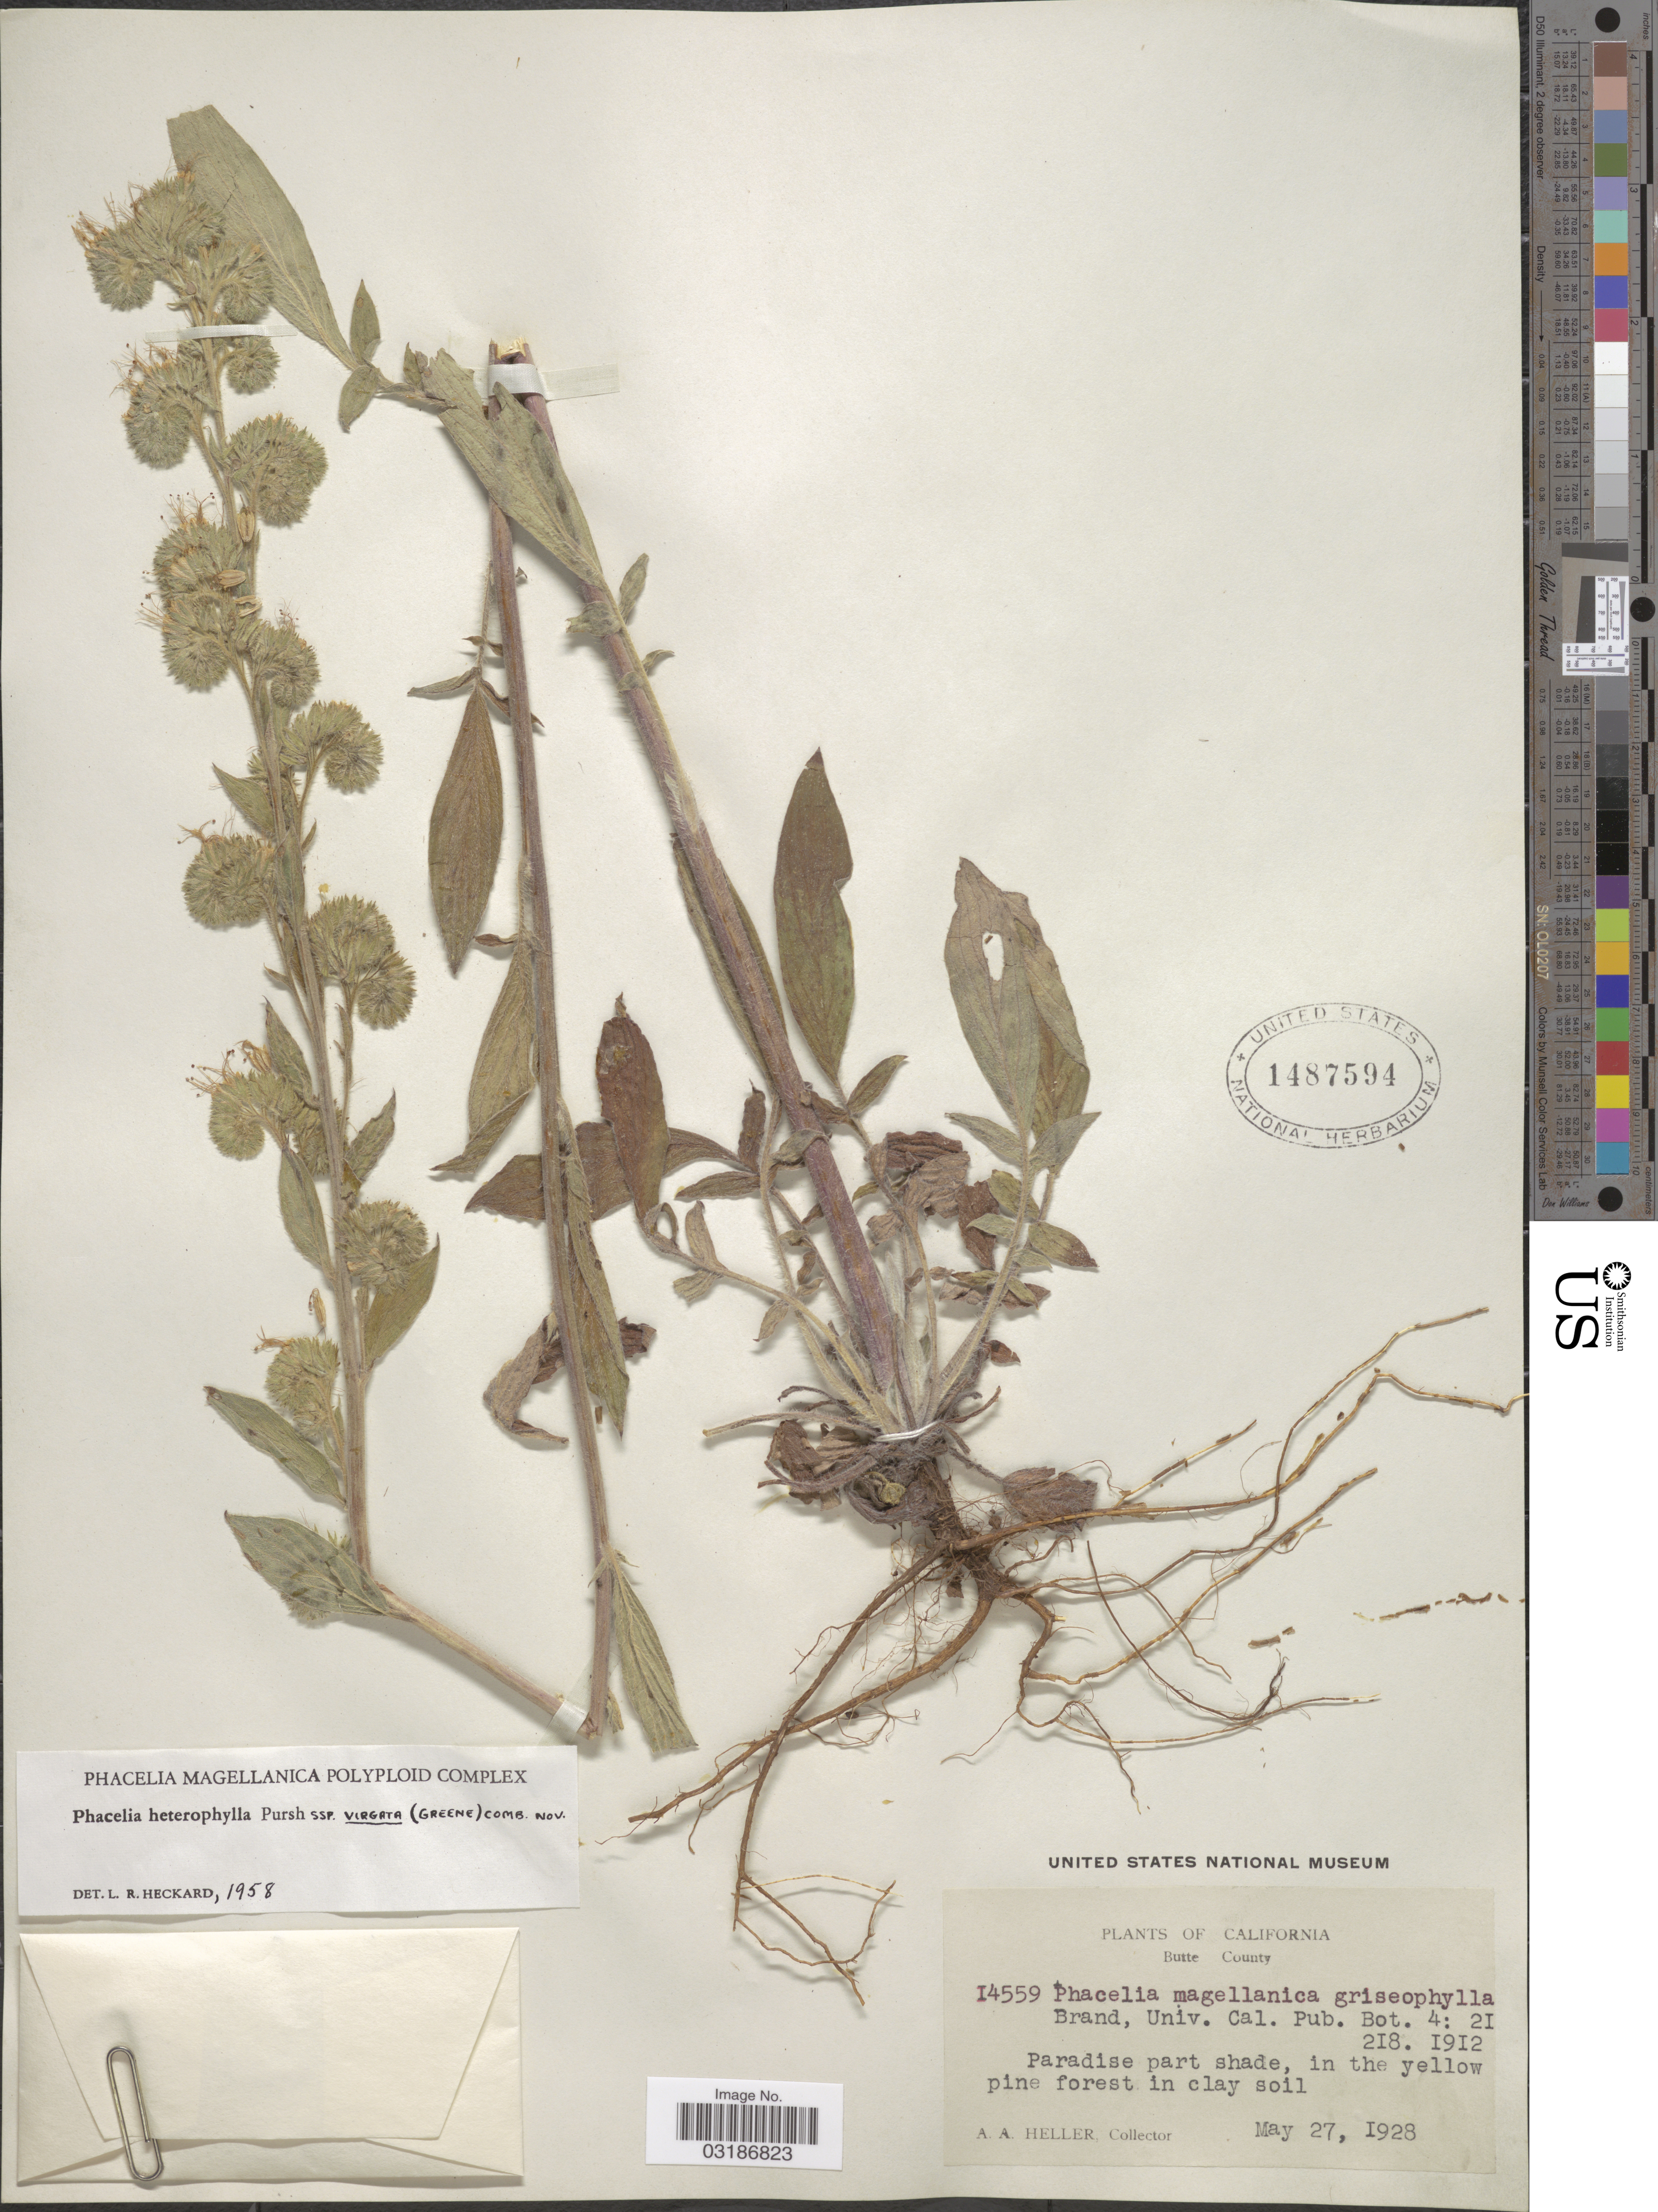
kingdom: Plantae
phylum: Tracheophyta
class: Magnoliopsida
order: Boraginales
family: Hydrophyllaceae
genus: Phacelia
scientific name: Phacelia heterophylla subsp. virgata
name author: (Greene) Heckard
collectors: A. A. Heller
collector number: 14559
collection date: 1928-05-27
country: United States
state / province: California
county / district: Butte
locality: Butte County.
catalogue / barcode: US 1487594